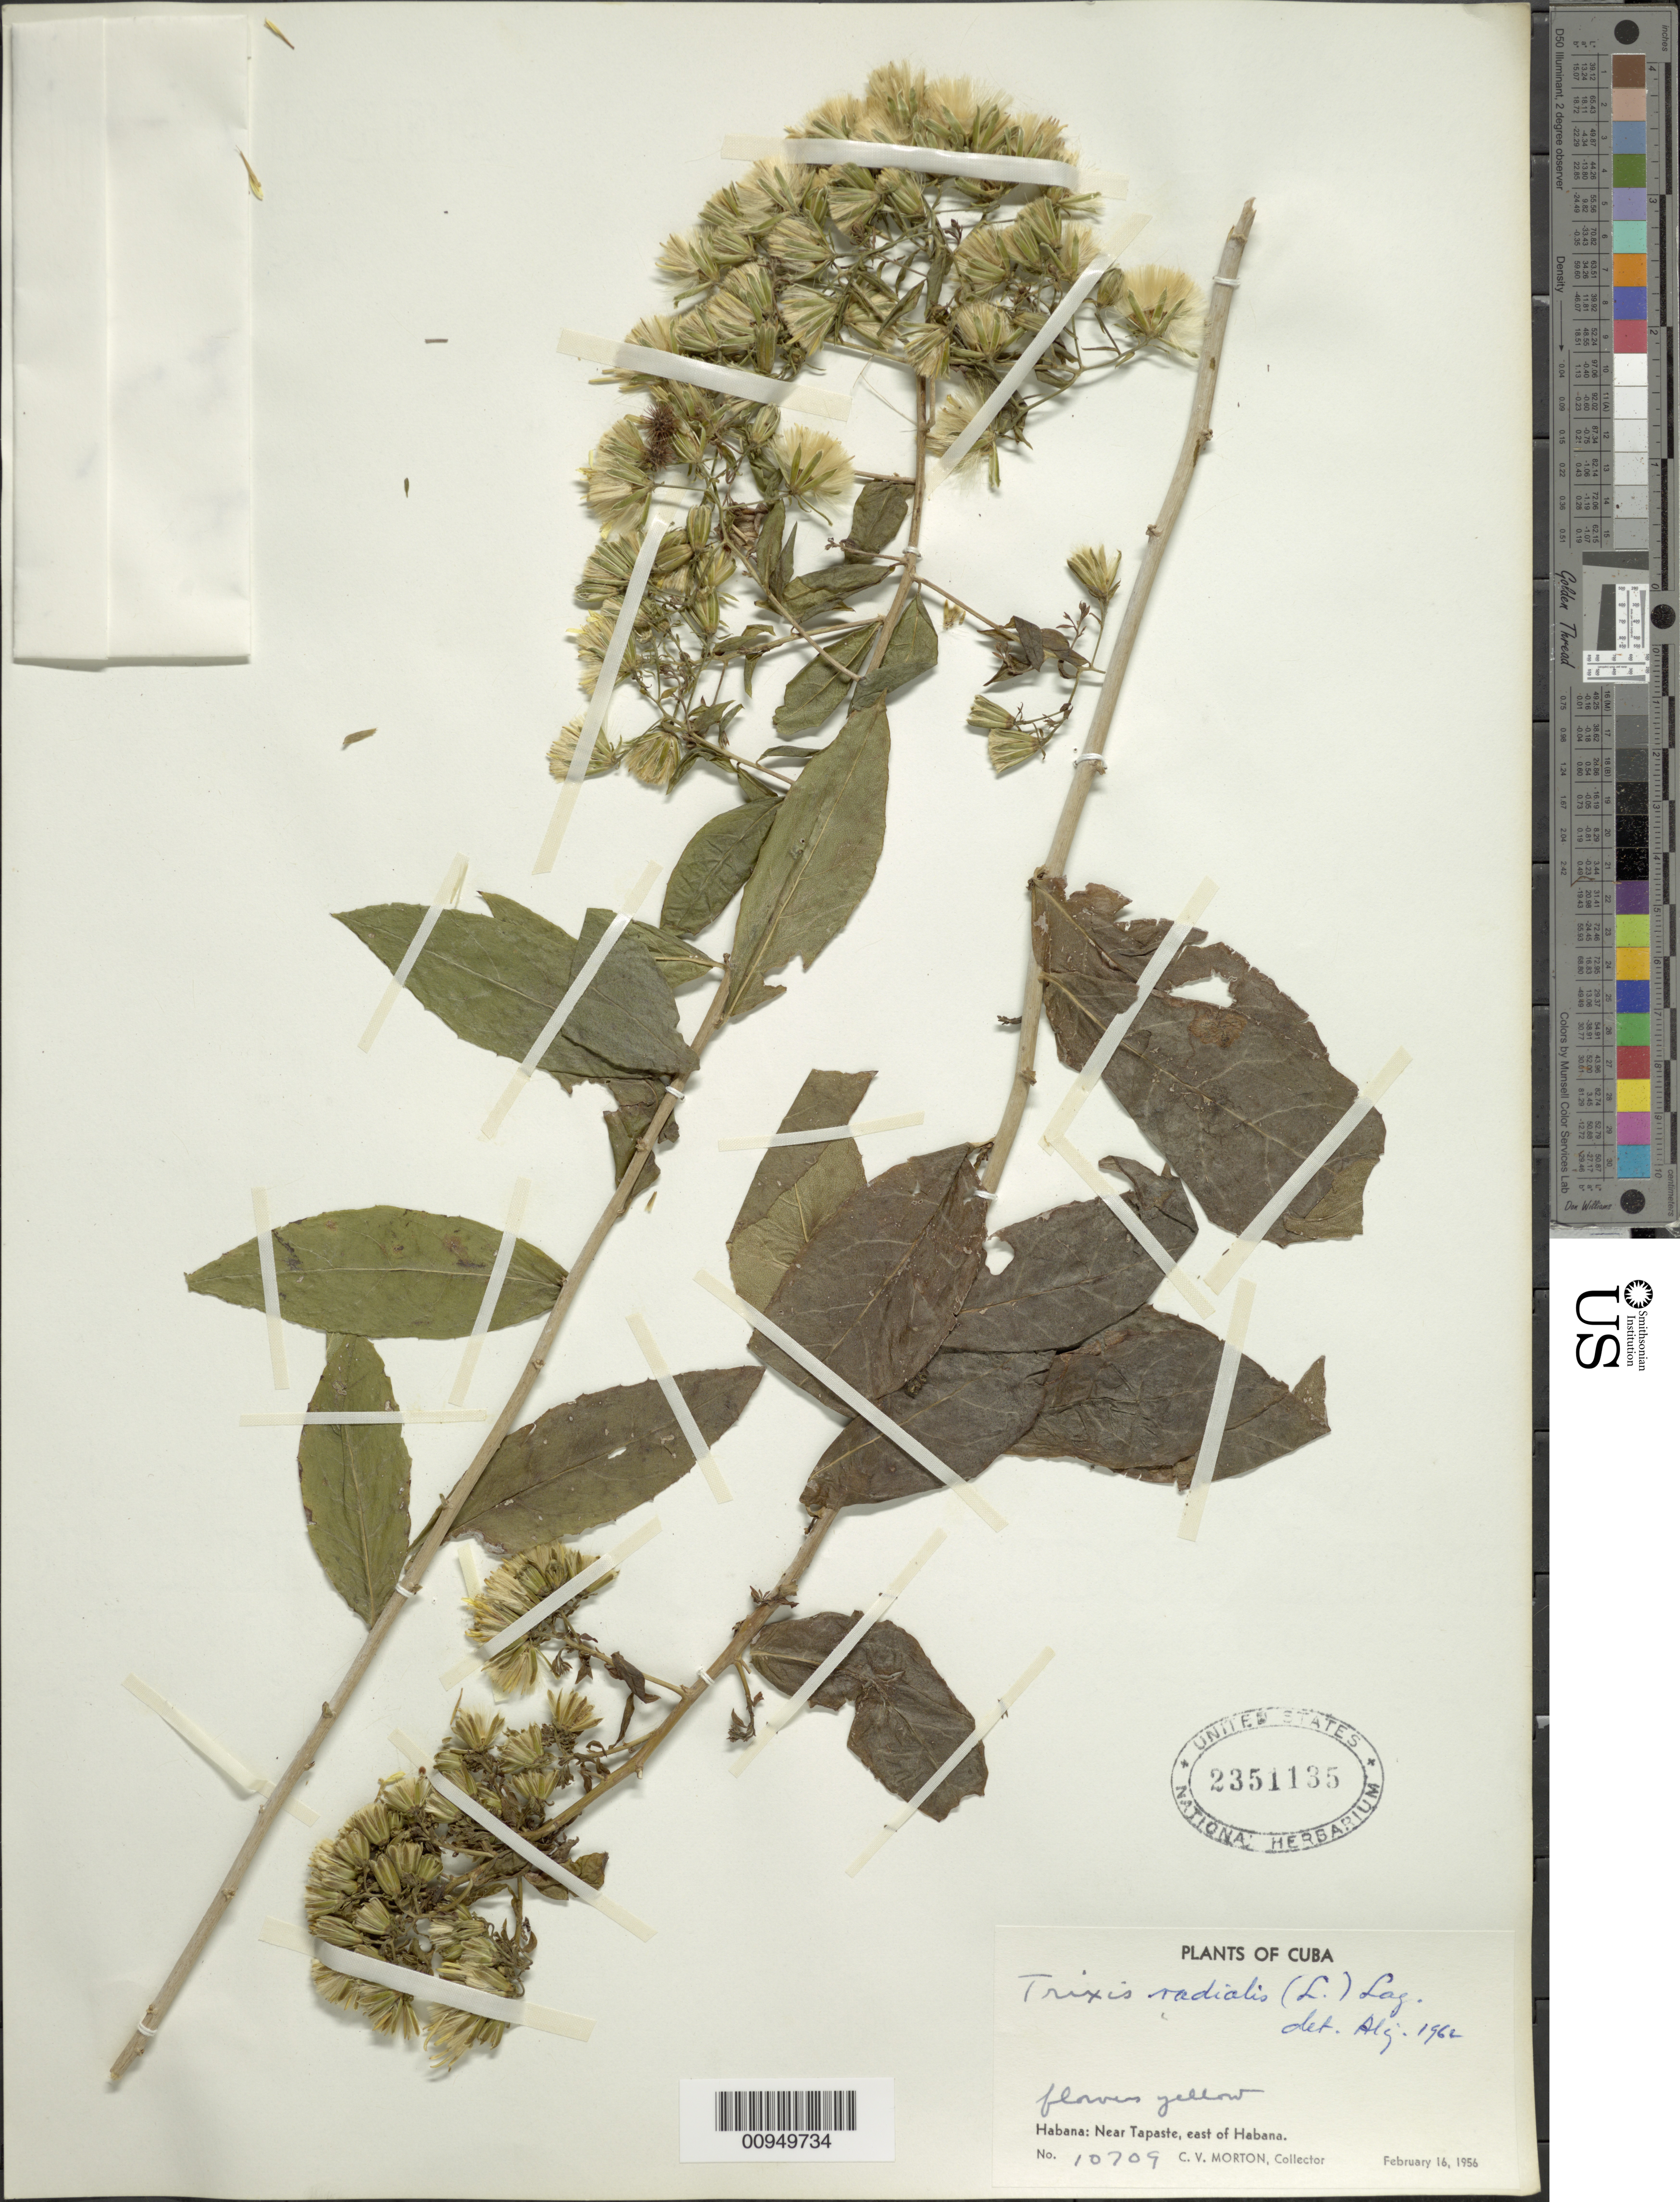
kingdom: Plantae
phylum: Tracheophyta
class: Magnoliopsida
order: Asterales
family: Asteraceae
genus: Trixis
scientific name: Trixis inula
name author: Crantz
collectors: C. V. Morton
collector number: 10709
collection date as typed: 16 Feb 1956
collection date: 1956-02-16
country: Cuba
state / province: La Habana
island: Cuba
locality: Near Tapaste, E of Habana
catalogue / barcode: US 2351135